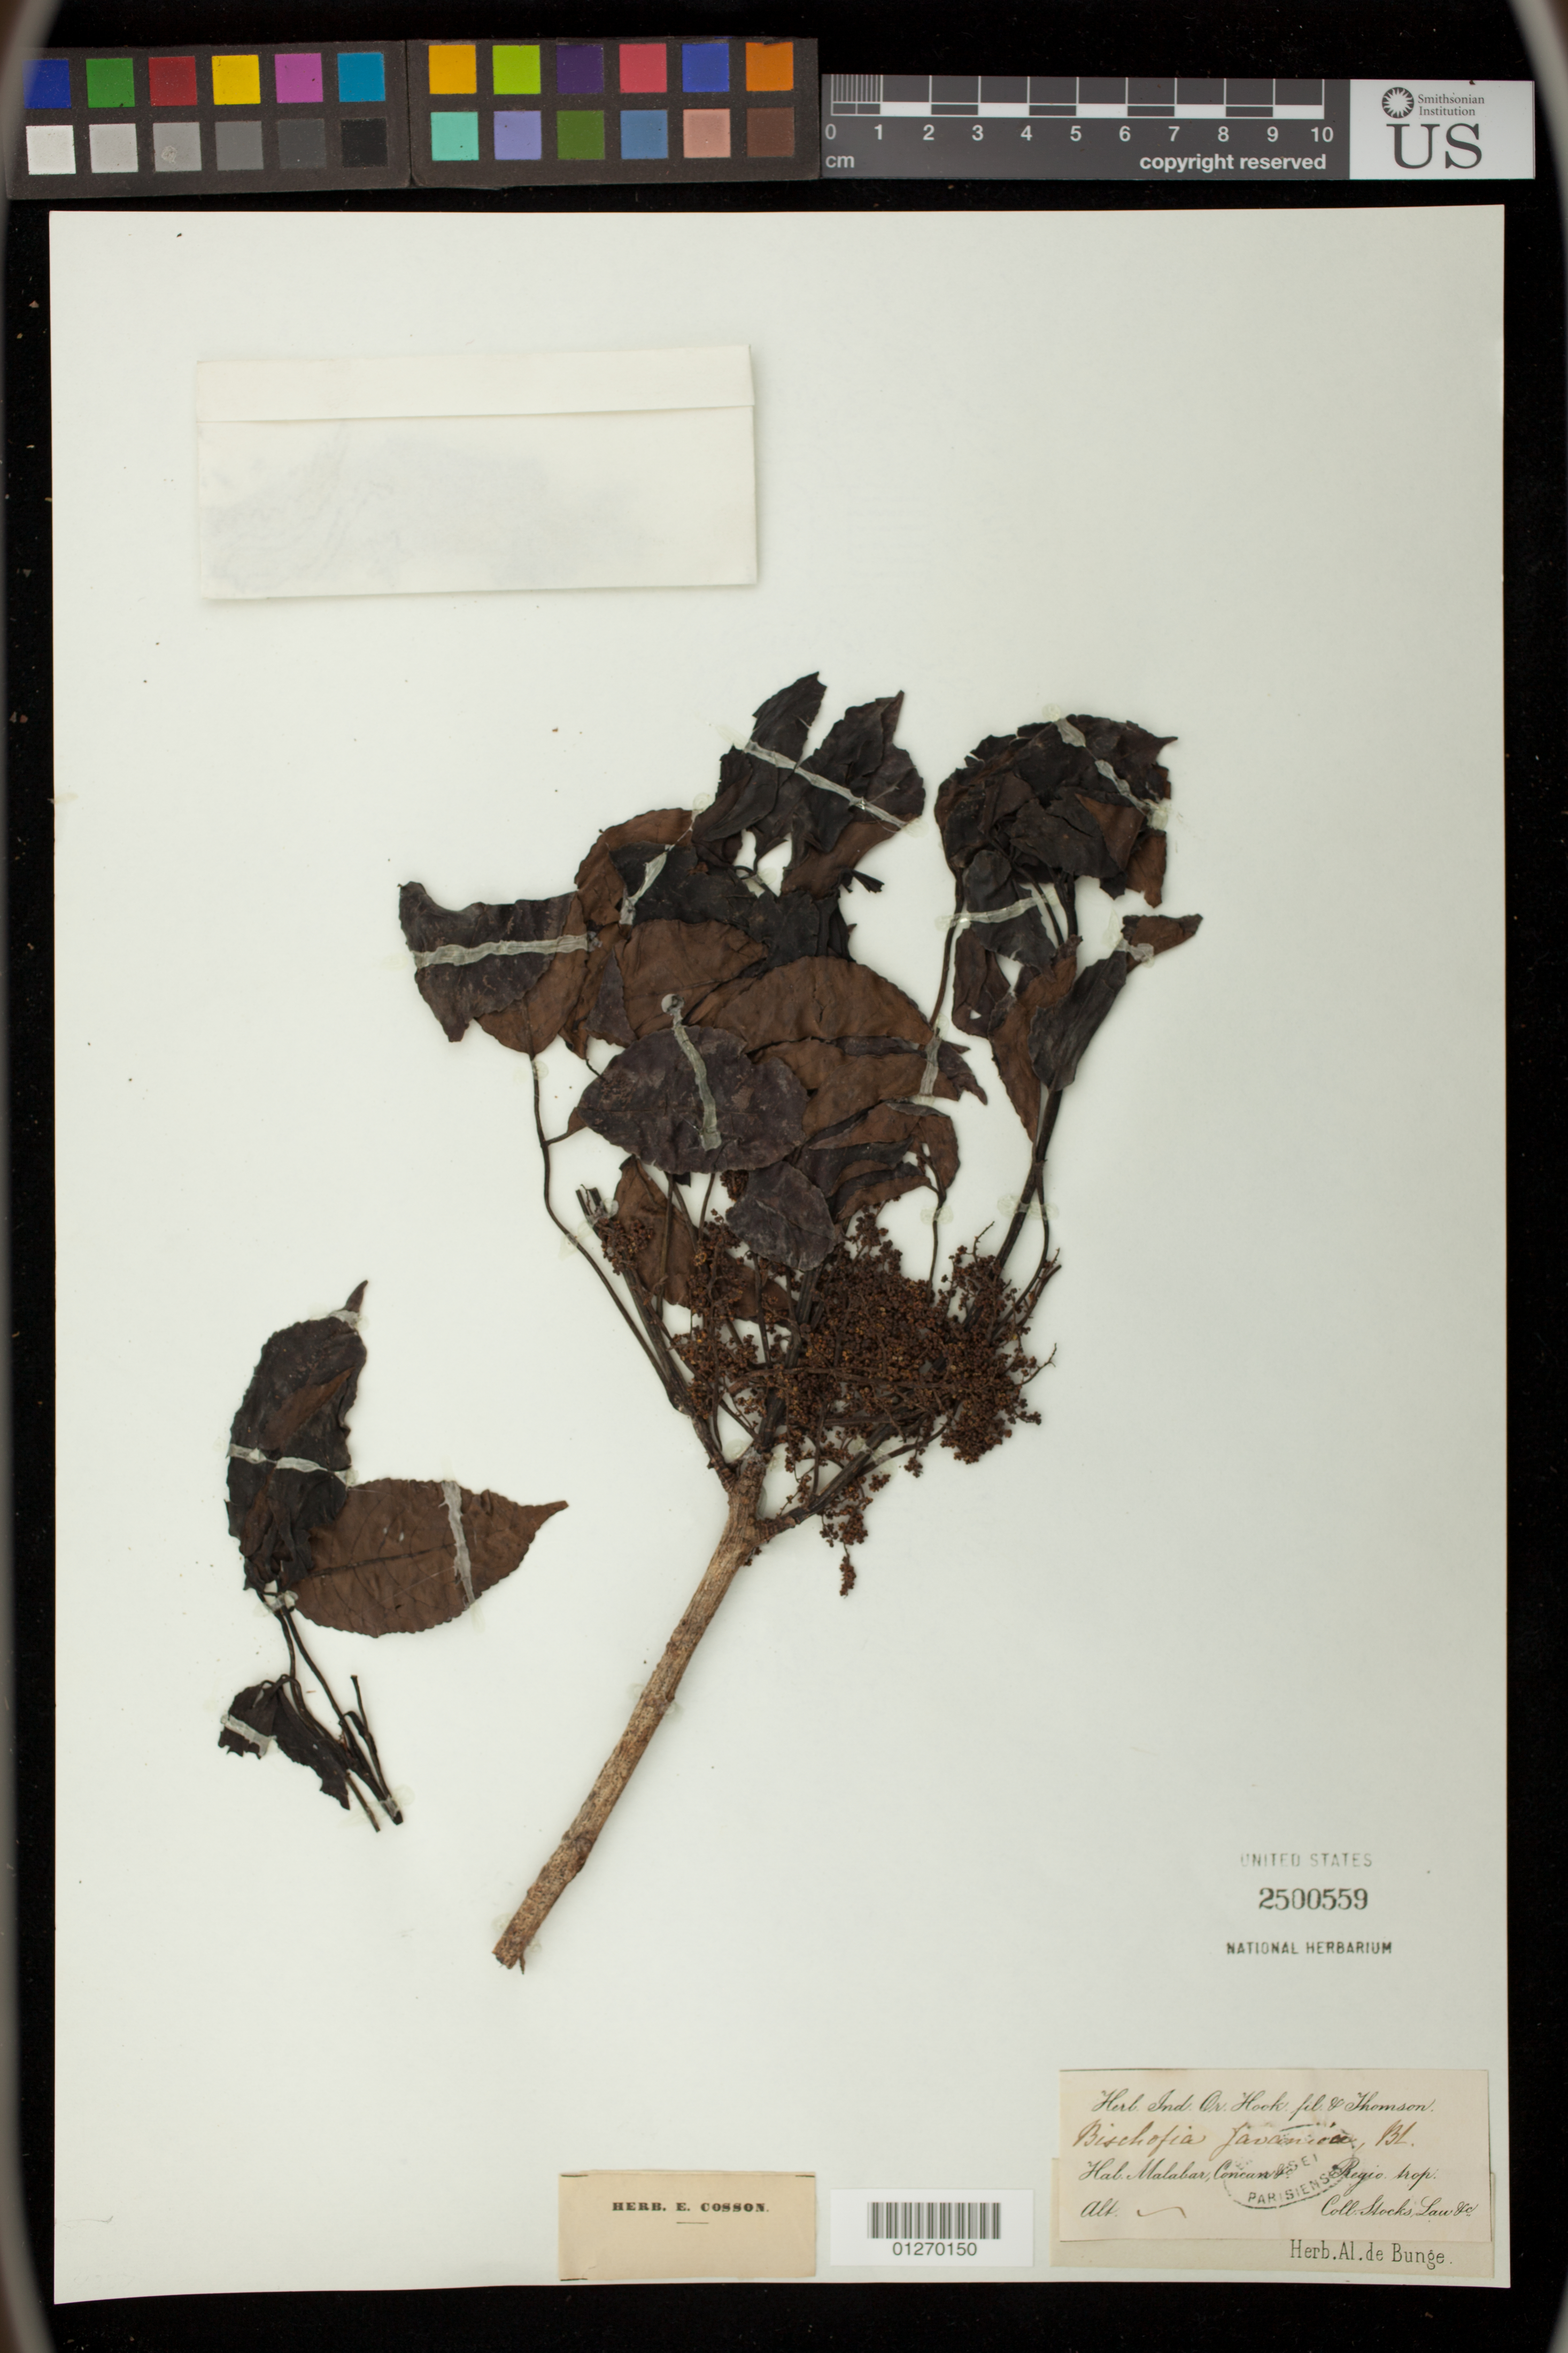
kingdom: Plantae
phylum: Tracheophyta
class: Magnoliopsida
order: Malpighiales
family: Phyllanthaceae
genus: Bischofia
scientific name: Bischofia javanica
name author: Blume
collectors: J. Stocks & J. Law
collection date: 1847/1853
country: India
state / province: Kerala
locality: Malabar [Kochi], Concan [[vicinity?]]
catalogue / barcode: US 2500559